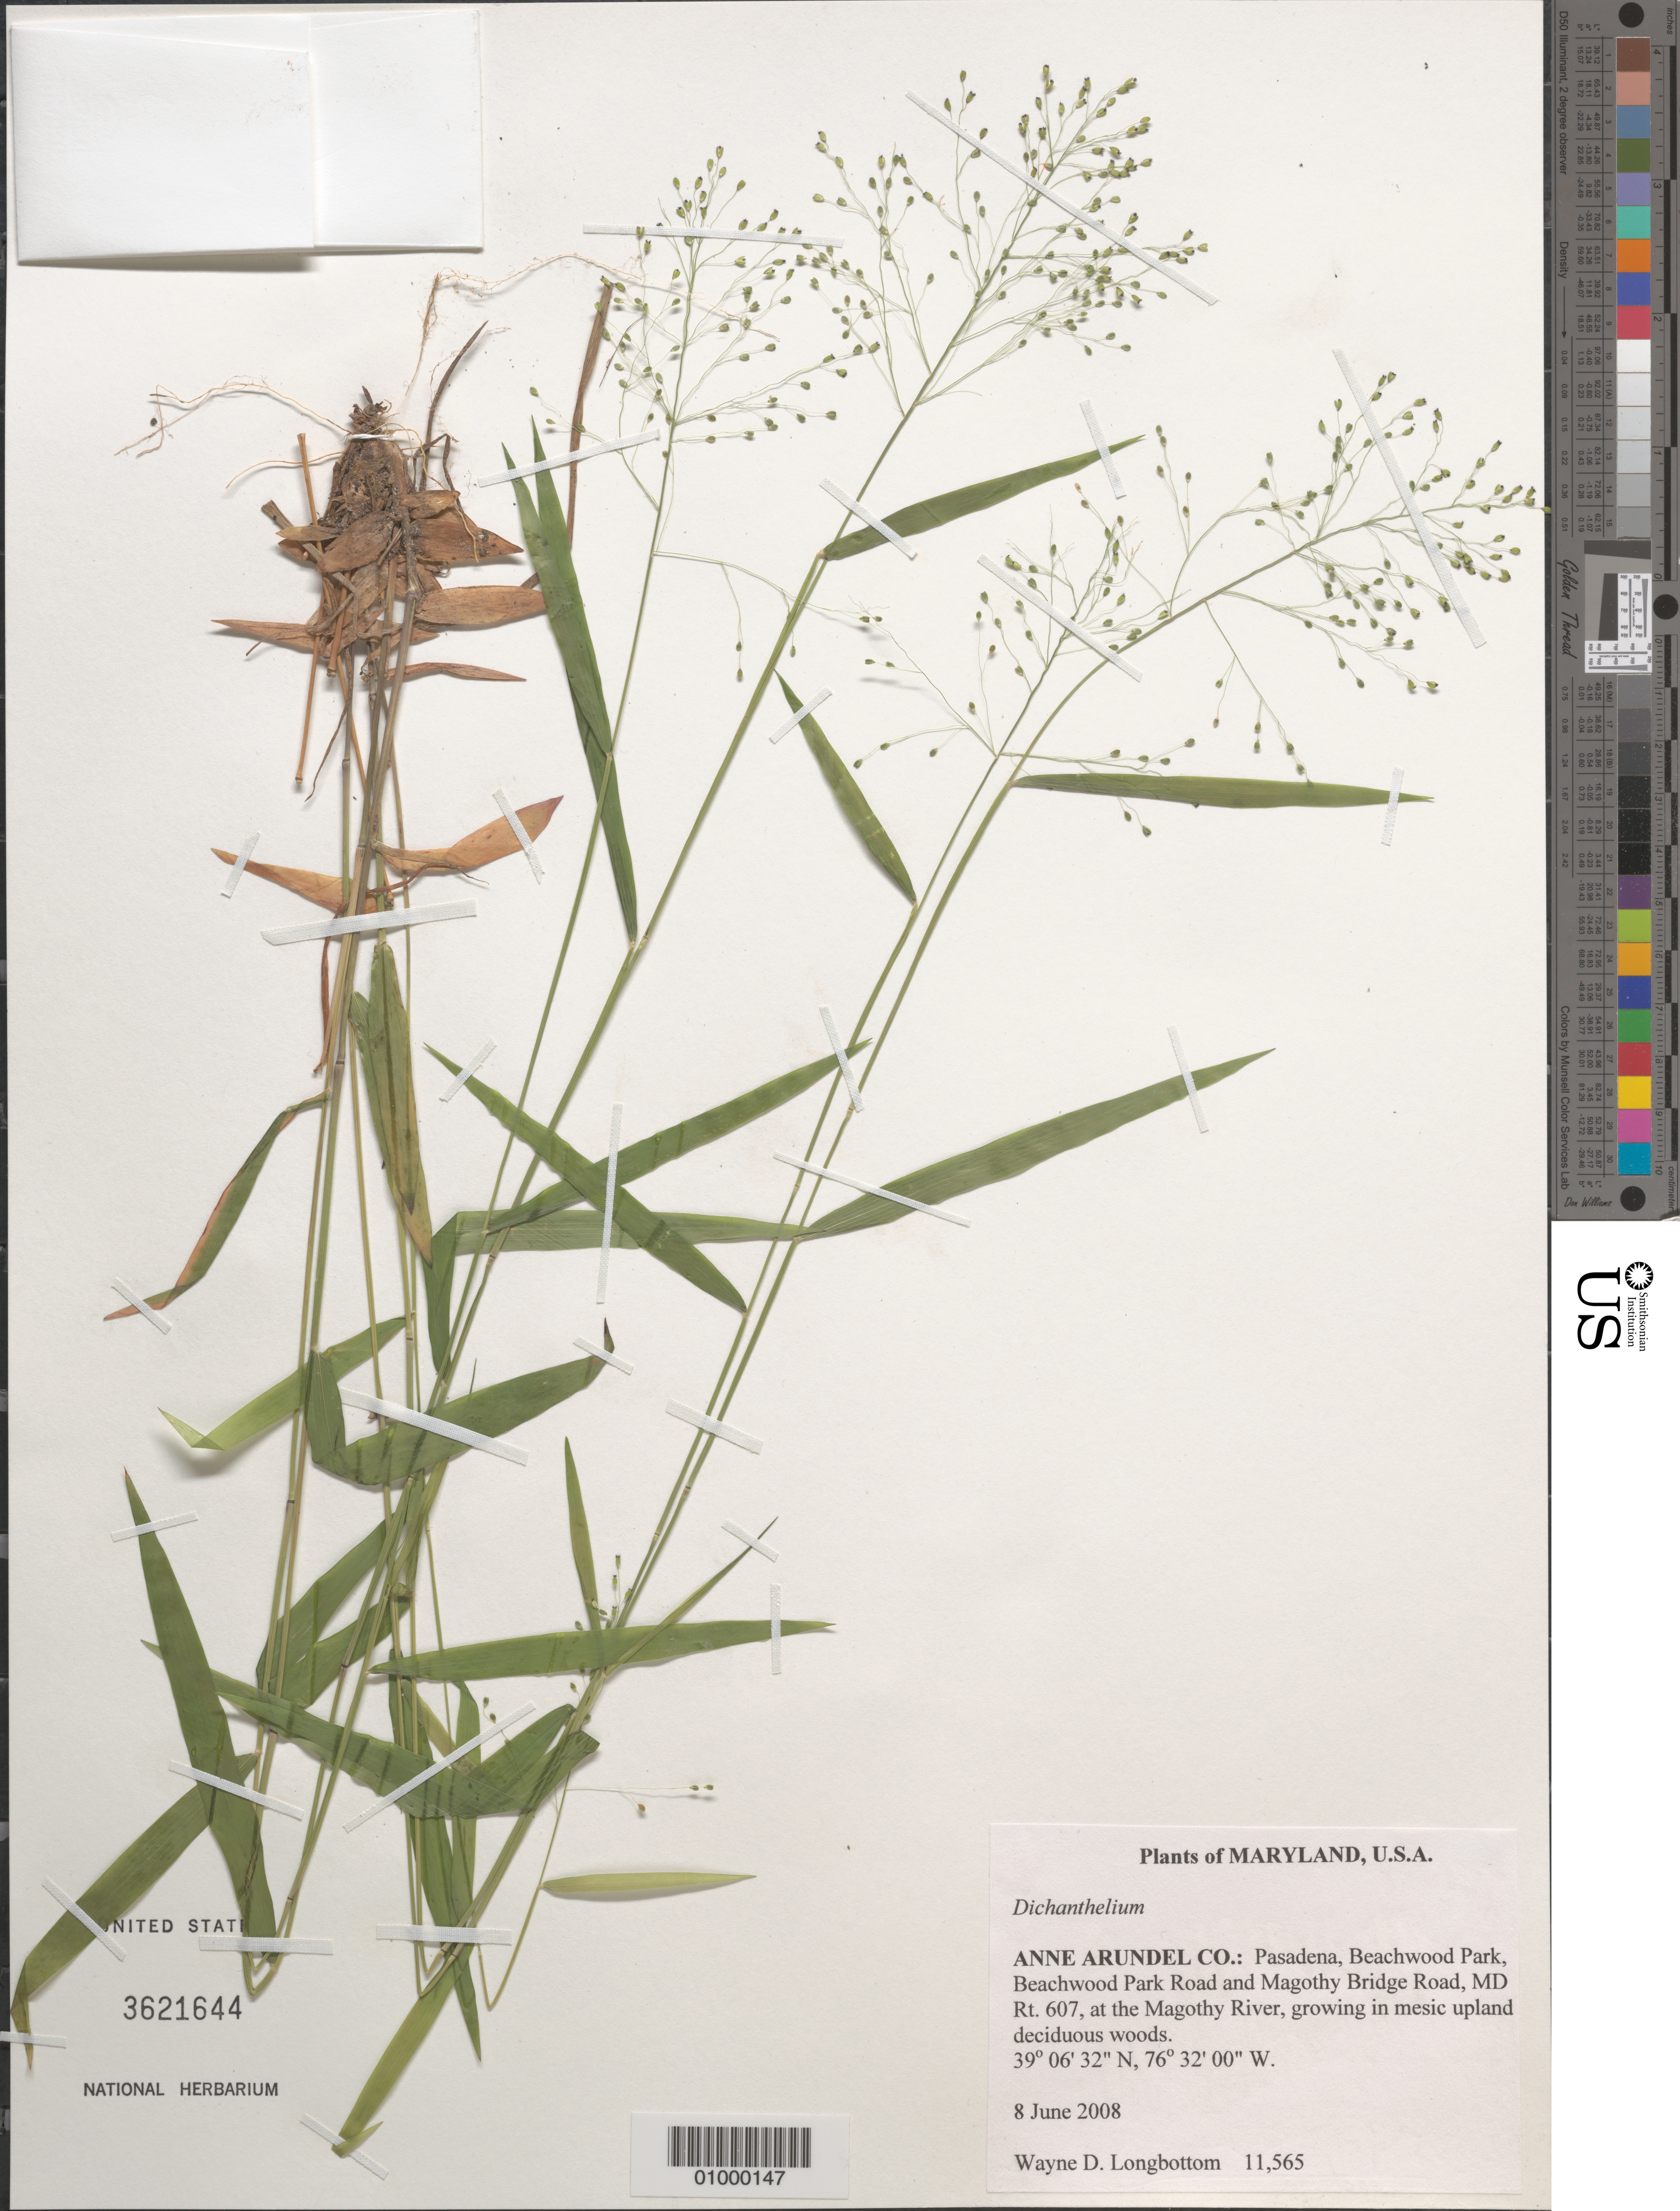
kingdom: Plantae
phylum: Tracheophyta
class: Liliopsida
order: Poales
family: Poaceae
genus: Dichanthelium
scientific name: Dichanthelium sp.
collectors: W. D. Longbottom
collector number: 11565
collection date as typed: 8 June 2008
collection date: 2008-06-08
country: United States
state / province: Maryland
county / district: Anne Arundel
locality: Pasadena, Beachwood Park, Beachwood Park Road and Magothy Bridge Road, MD Rt. 607, at the Magothy River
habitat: growing in mesic upland deciduous woods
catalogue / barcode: US 3621644